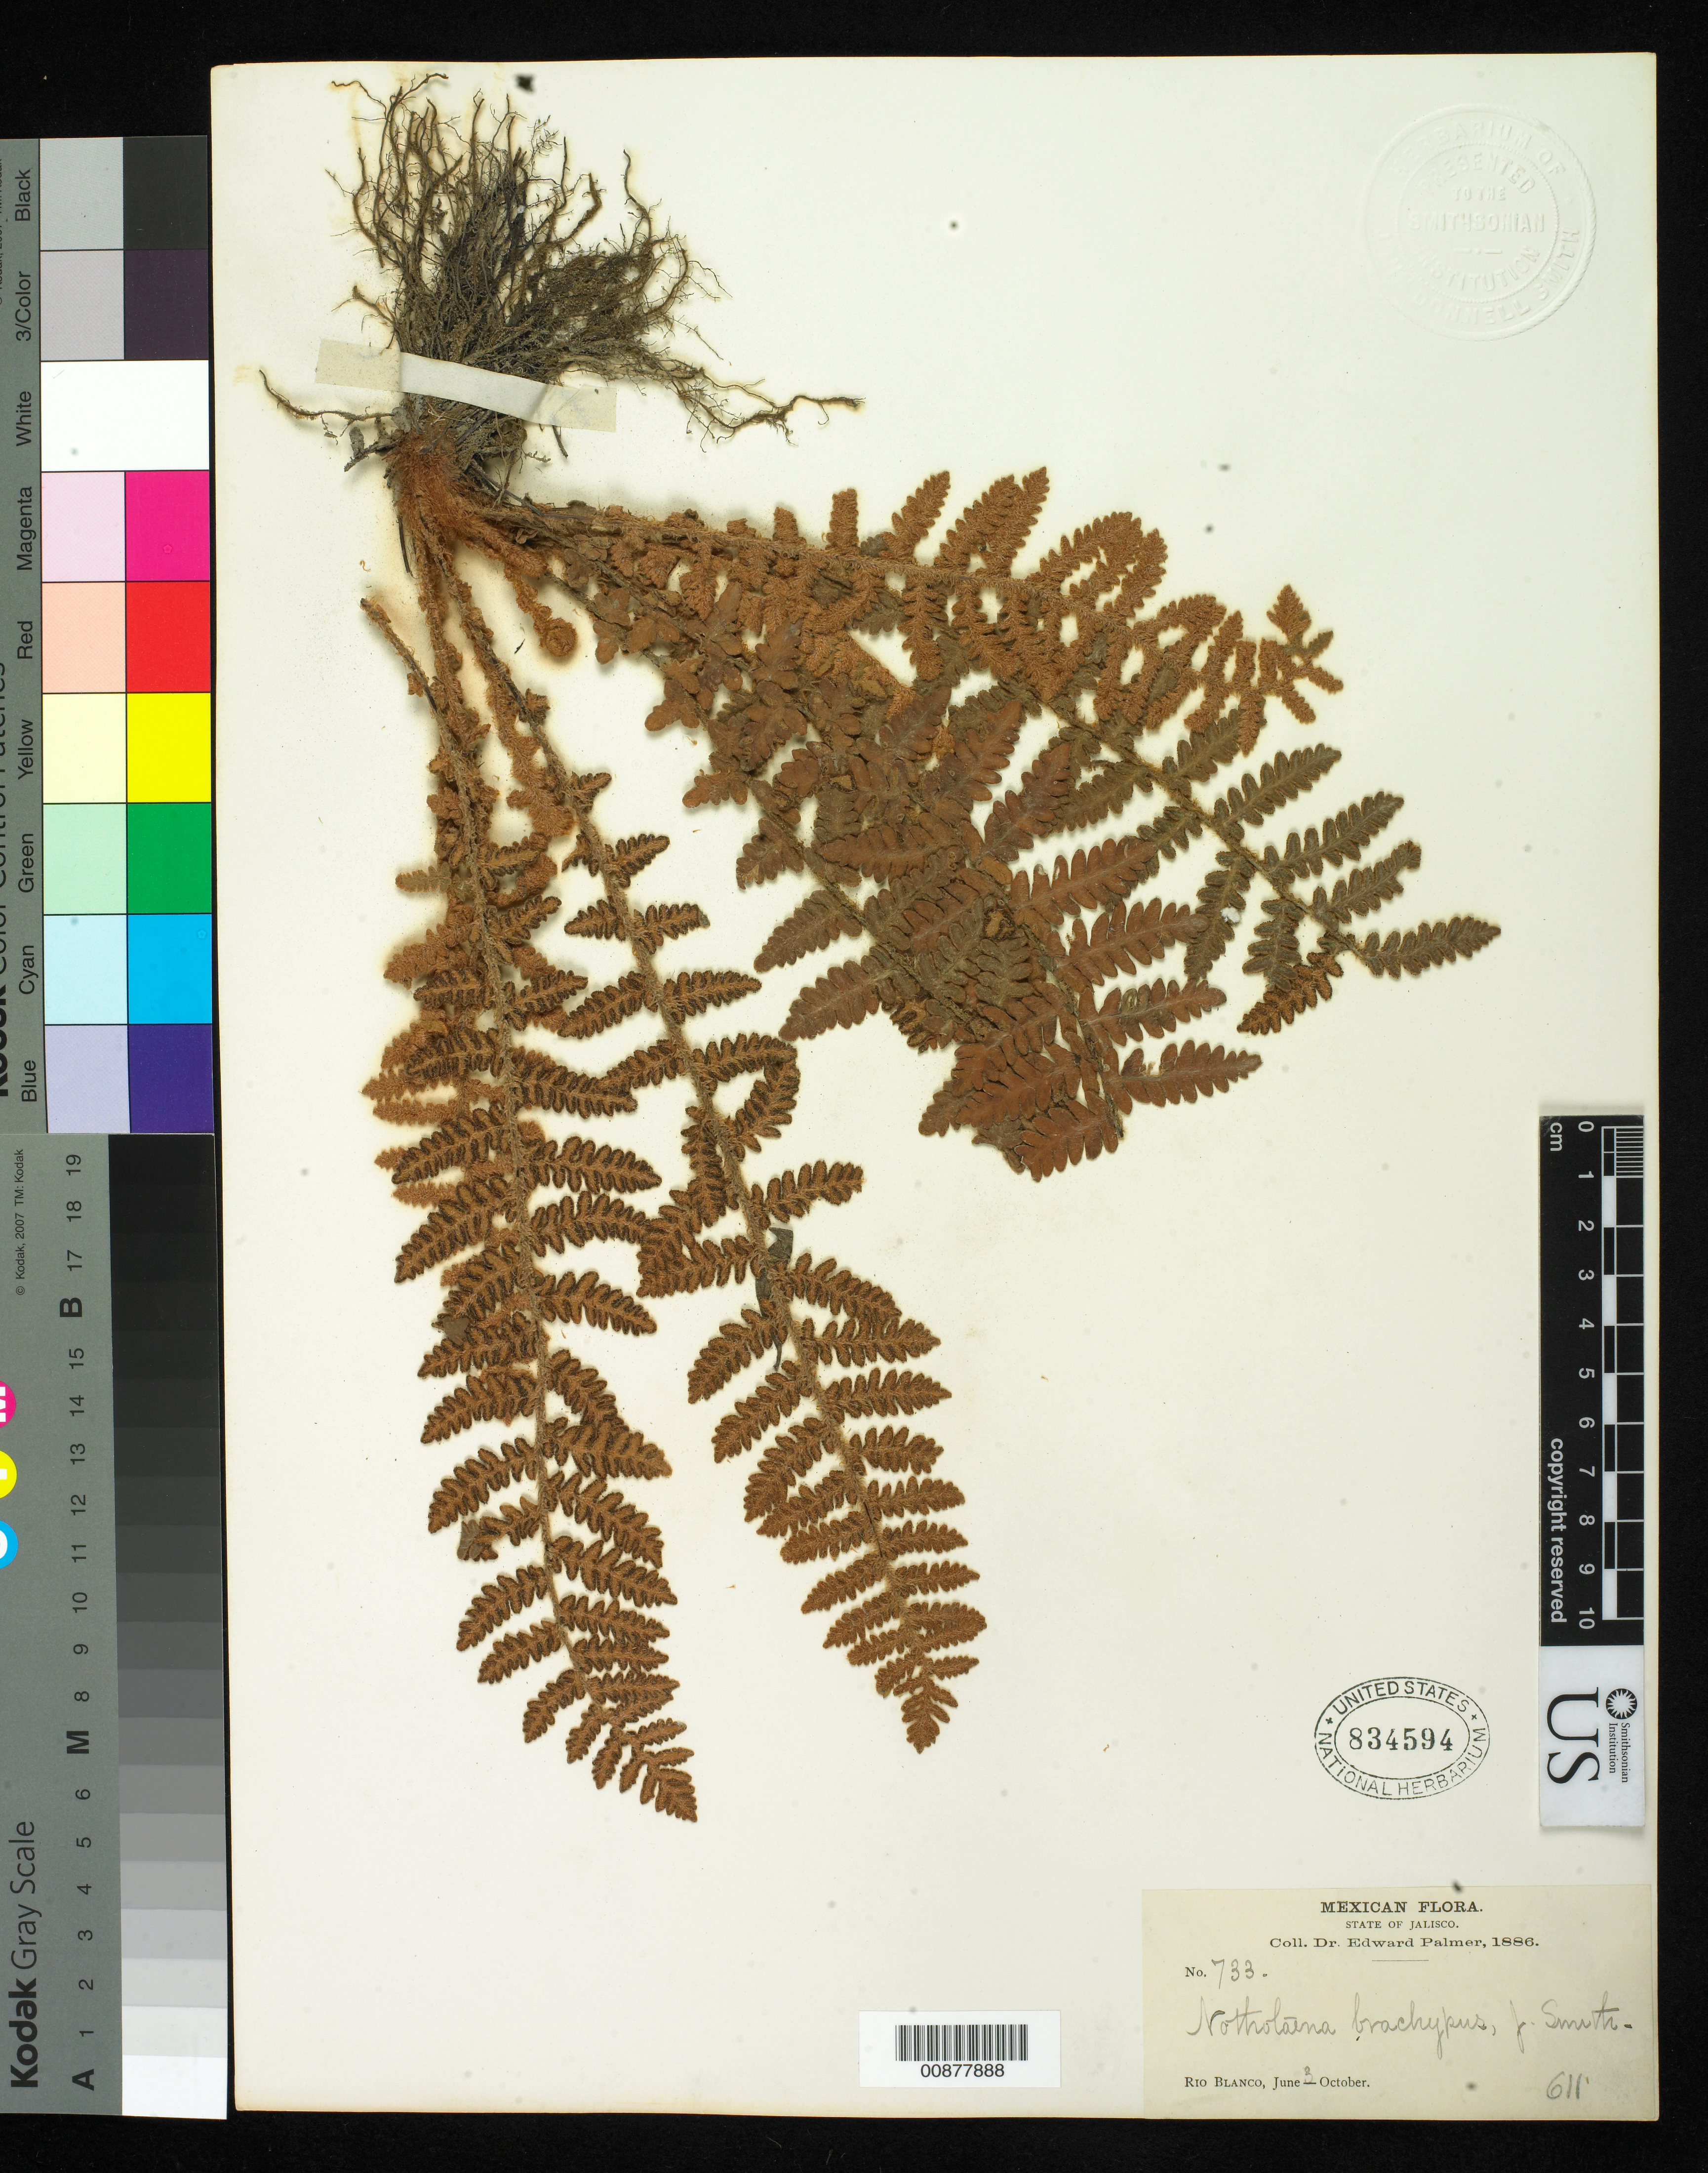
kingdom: Plantae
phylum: Tracheophyta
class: Polypodiopsida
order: Polypodiales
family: Pteridaceae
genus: Notholaena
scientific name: Notholaena brachypus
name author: (Kunze) J. Sm.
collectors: E. Palmer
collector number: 733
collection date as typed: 03 Jun 1886 to -- Oct 1886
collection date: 1886-06-03/1886-10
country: Mexico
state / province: Jalisco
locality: Río Blanco, Jalisco.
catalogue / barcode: US 834594